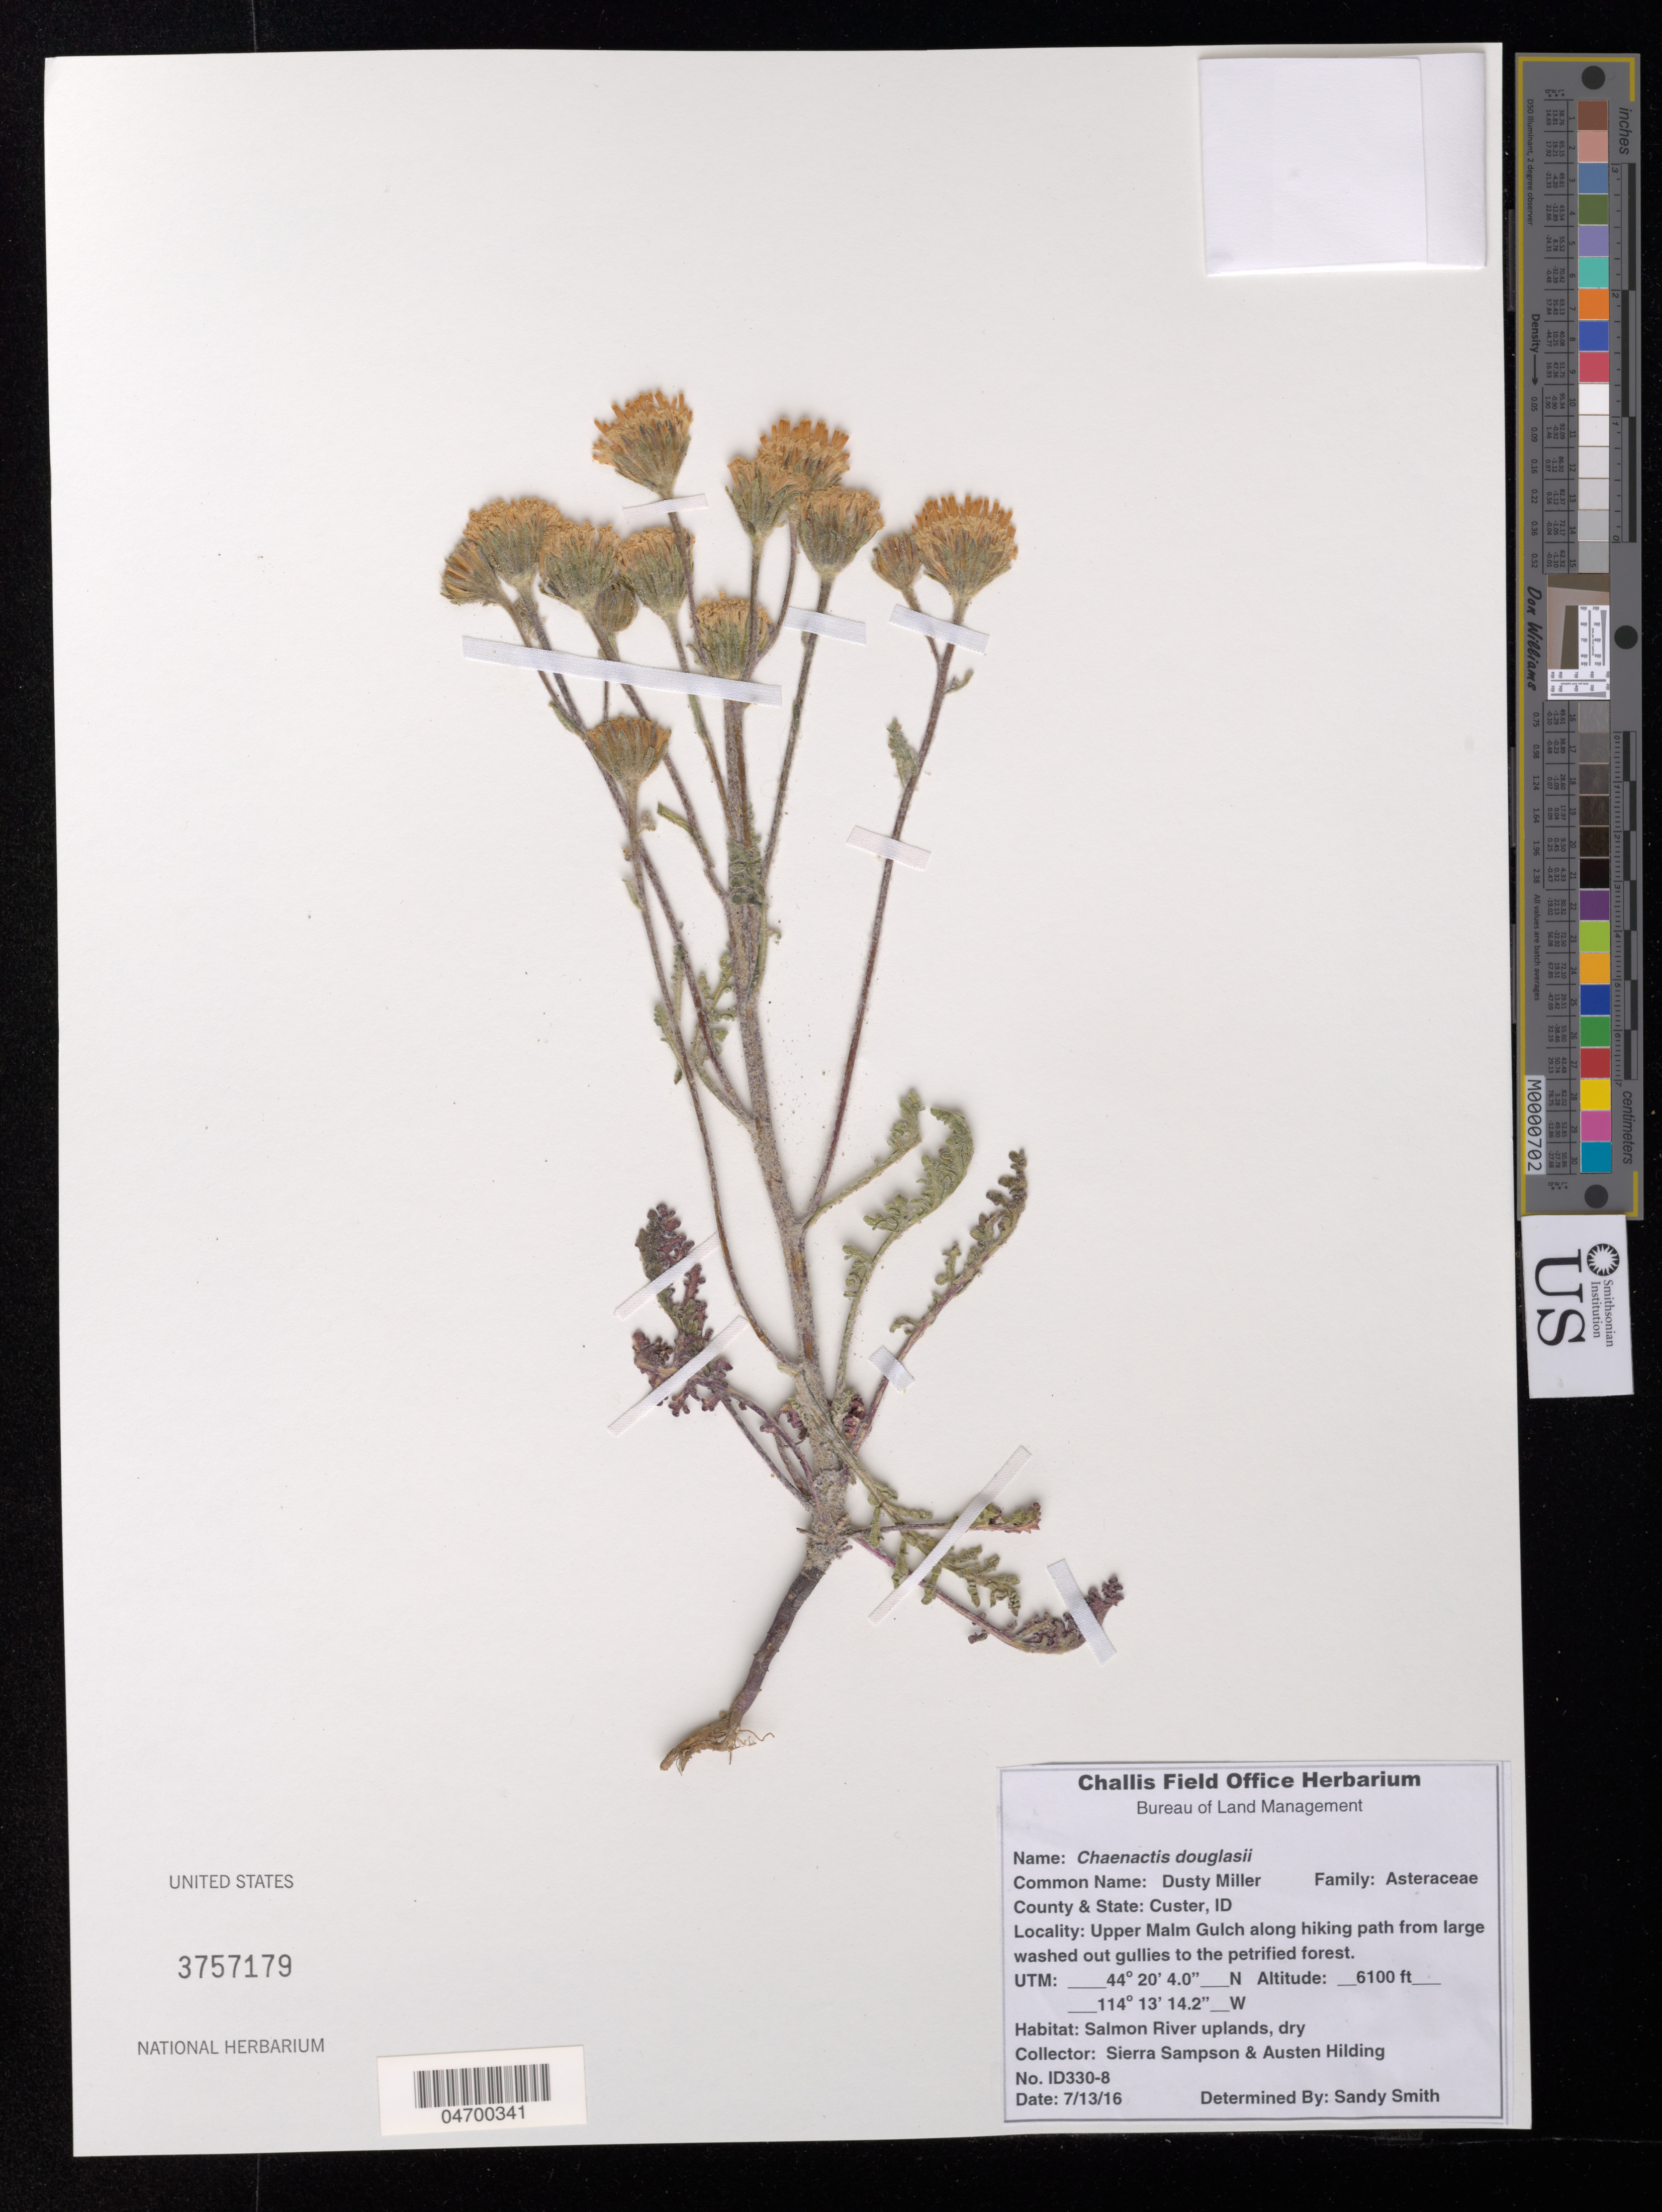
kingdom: Plantae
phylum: Tracheophyta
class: Magnoliopsida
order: Asterales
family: Asteraceae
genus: Chaenactis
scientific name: Chaenactis douglasii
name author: Hook. & Arn.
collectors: S. Sampson & A. Hilding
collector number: ID330-8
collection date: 2016-07-13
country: United States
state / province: Idaho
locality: County & State: Custer, ID. Upper Malm Gulch along hiking path from large washed out gullies to the petrified forest.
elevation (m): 1859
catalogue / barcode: US 3757179